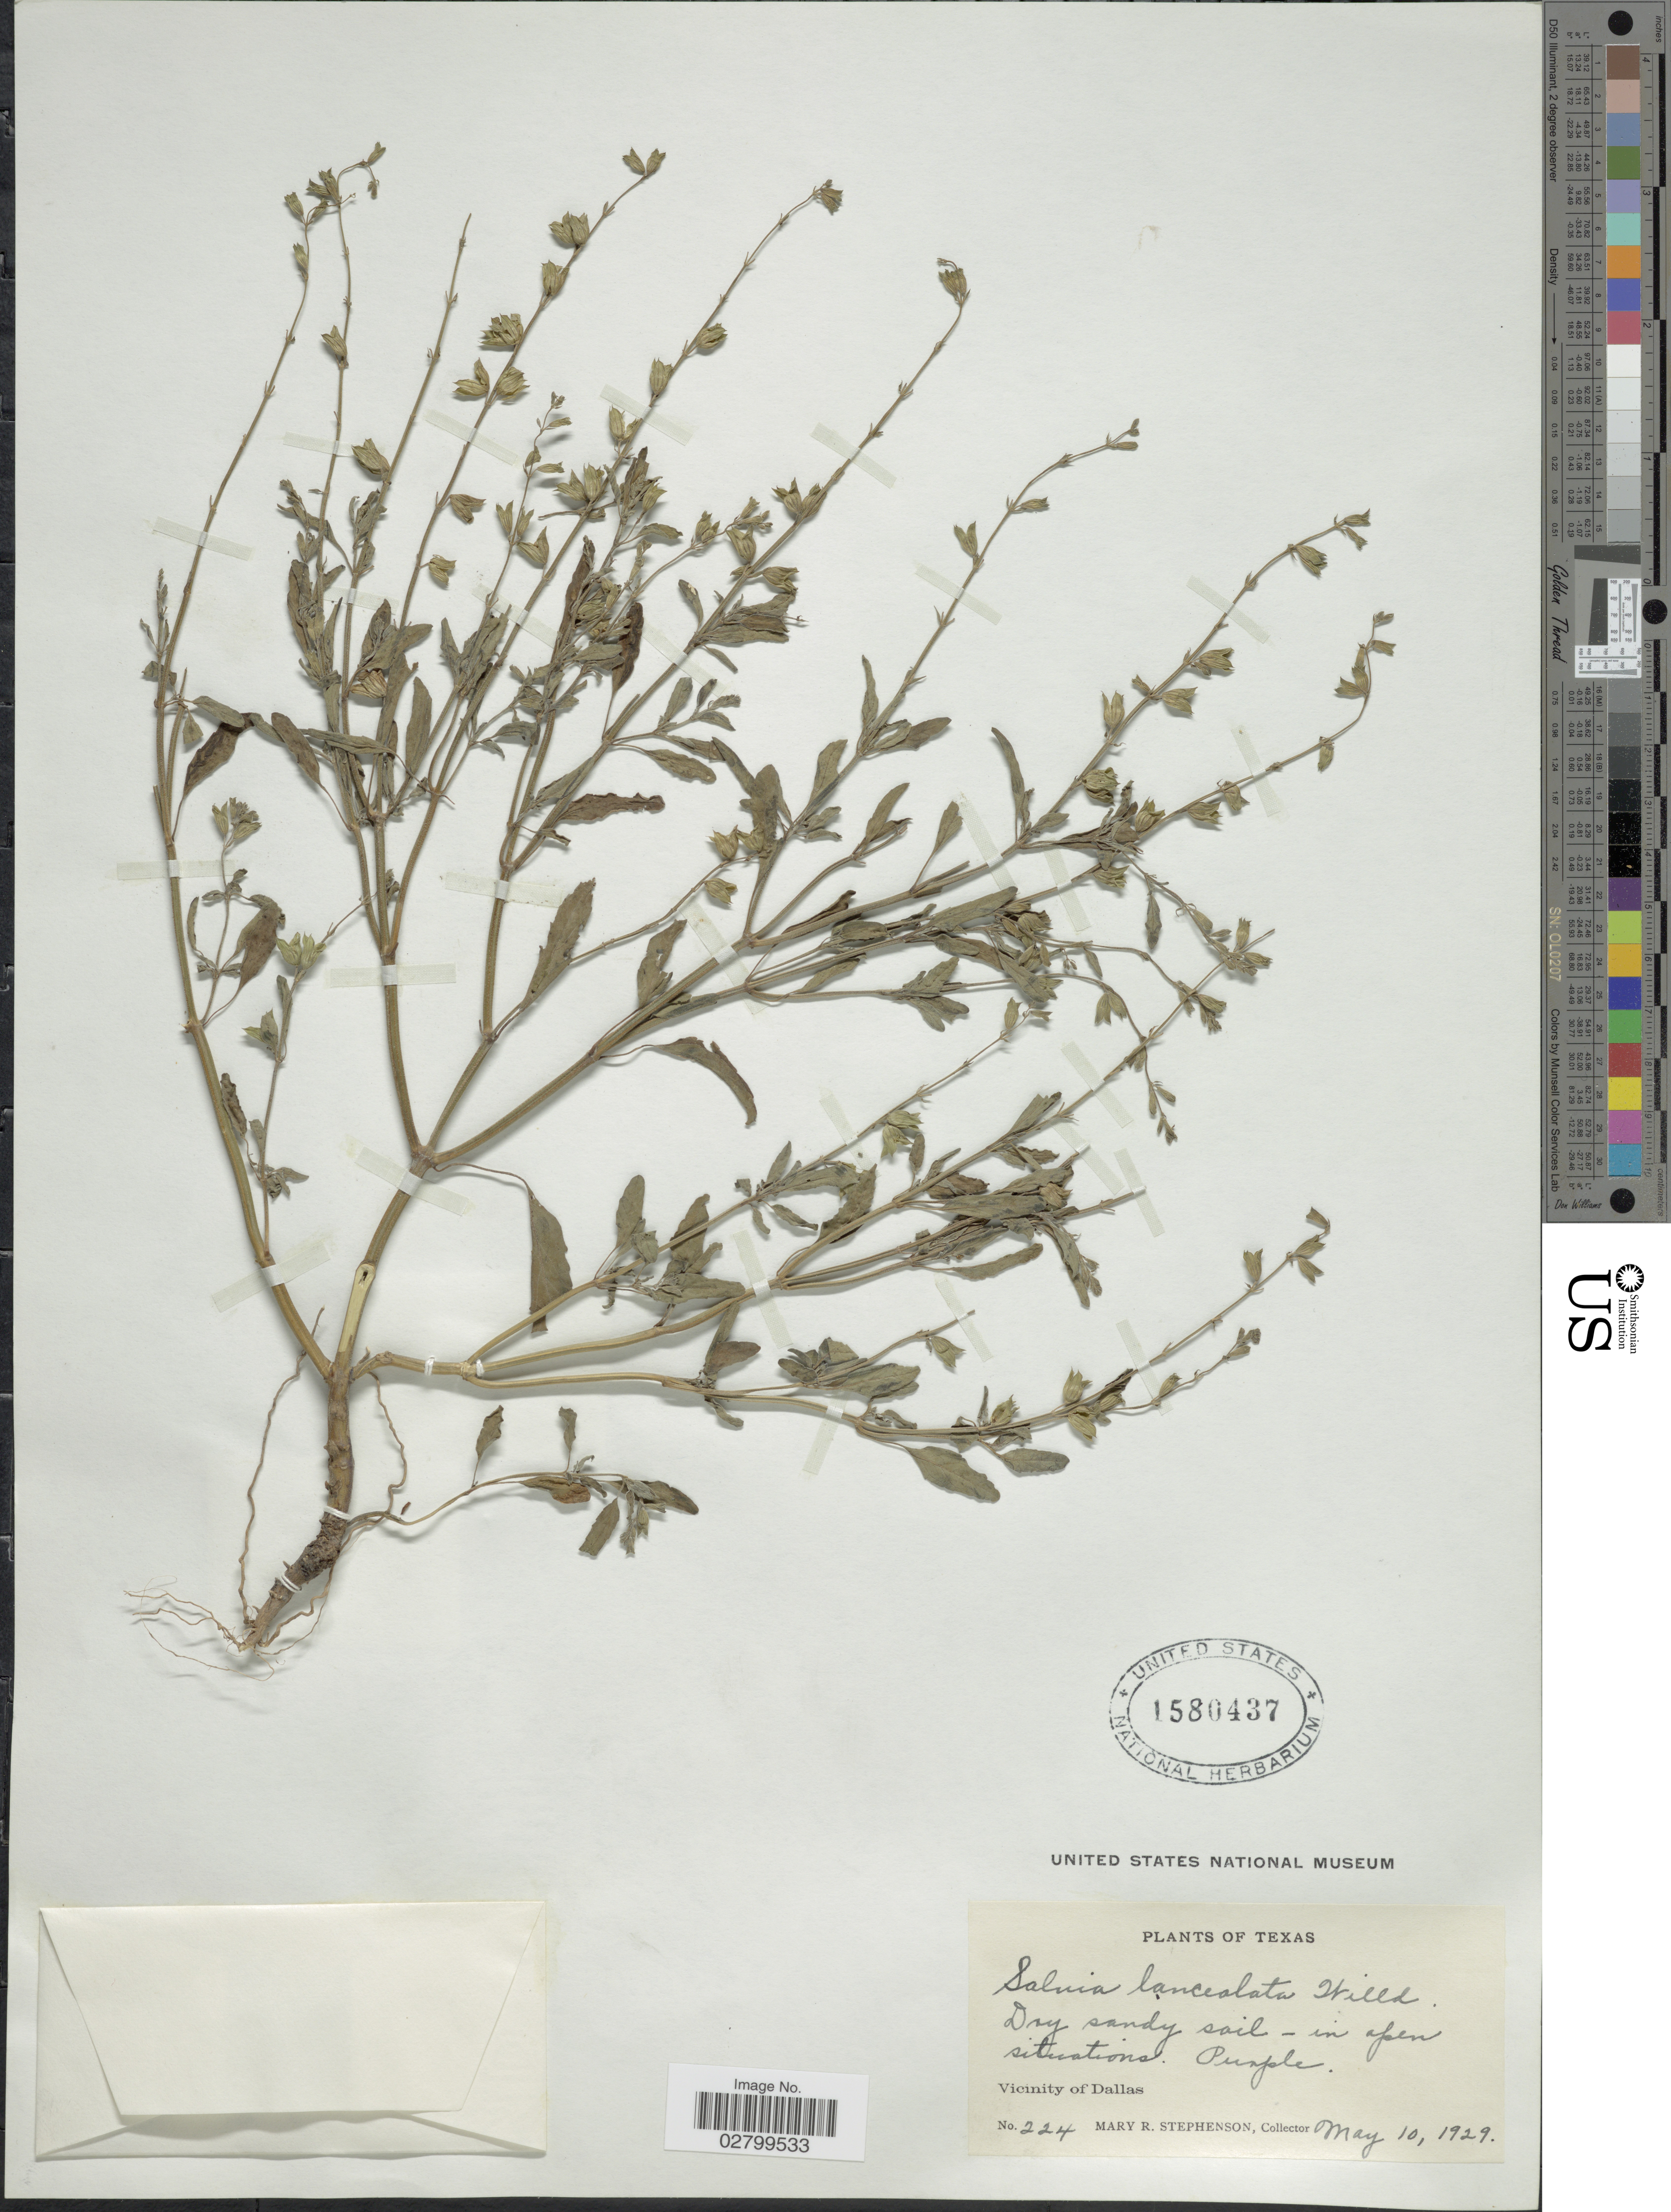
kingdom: Plantae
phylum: Tracheophyta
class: Magnoliopsida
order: Lamiales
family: Lamiaceae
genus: Salvia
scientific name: Salvia lanceolata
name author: Brouss.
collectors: M. Stephenson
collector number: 224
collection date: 1929-05-10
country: United States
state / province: Texas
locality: Vicinity of Dallas.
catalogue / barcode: US 1580437